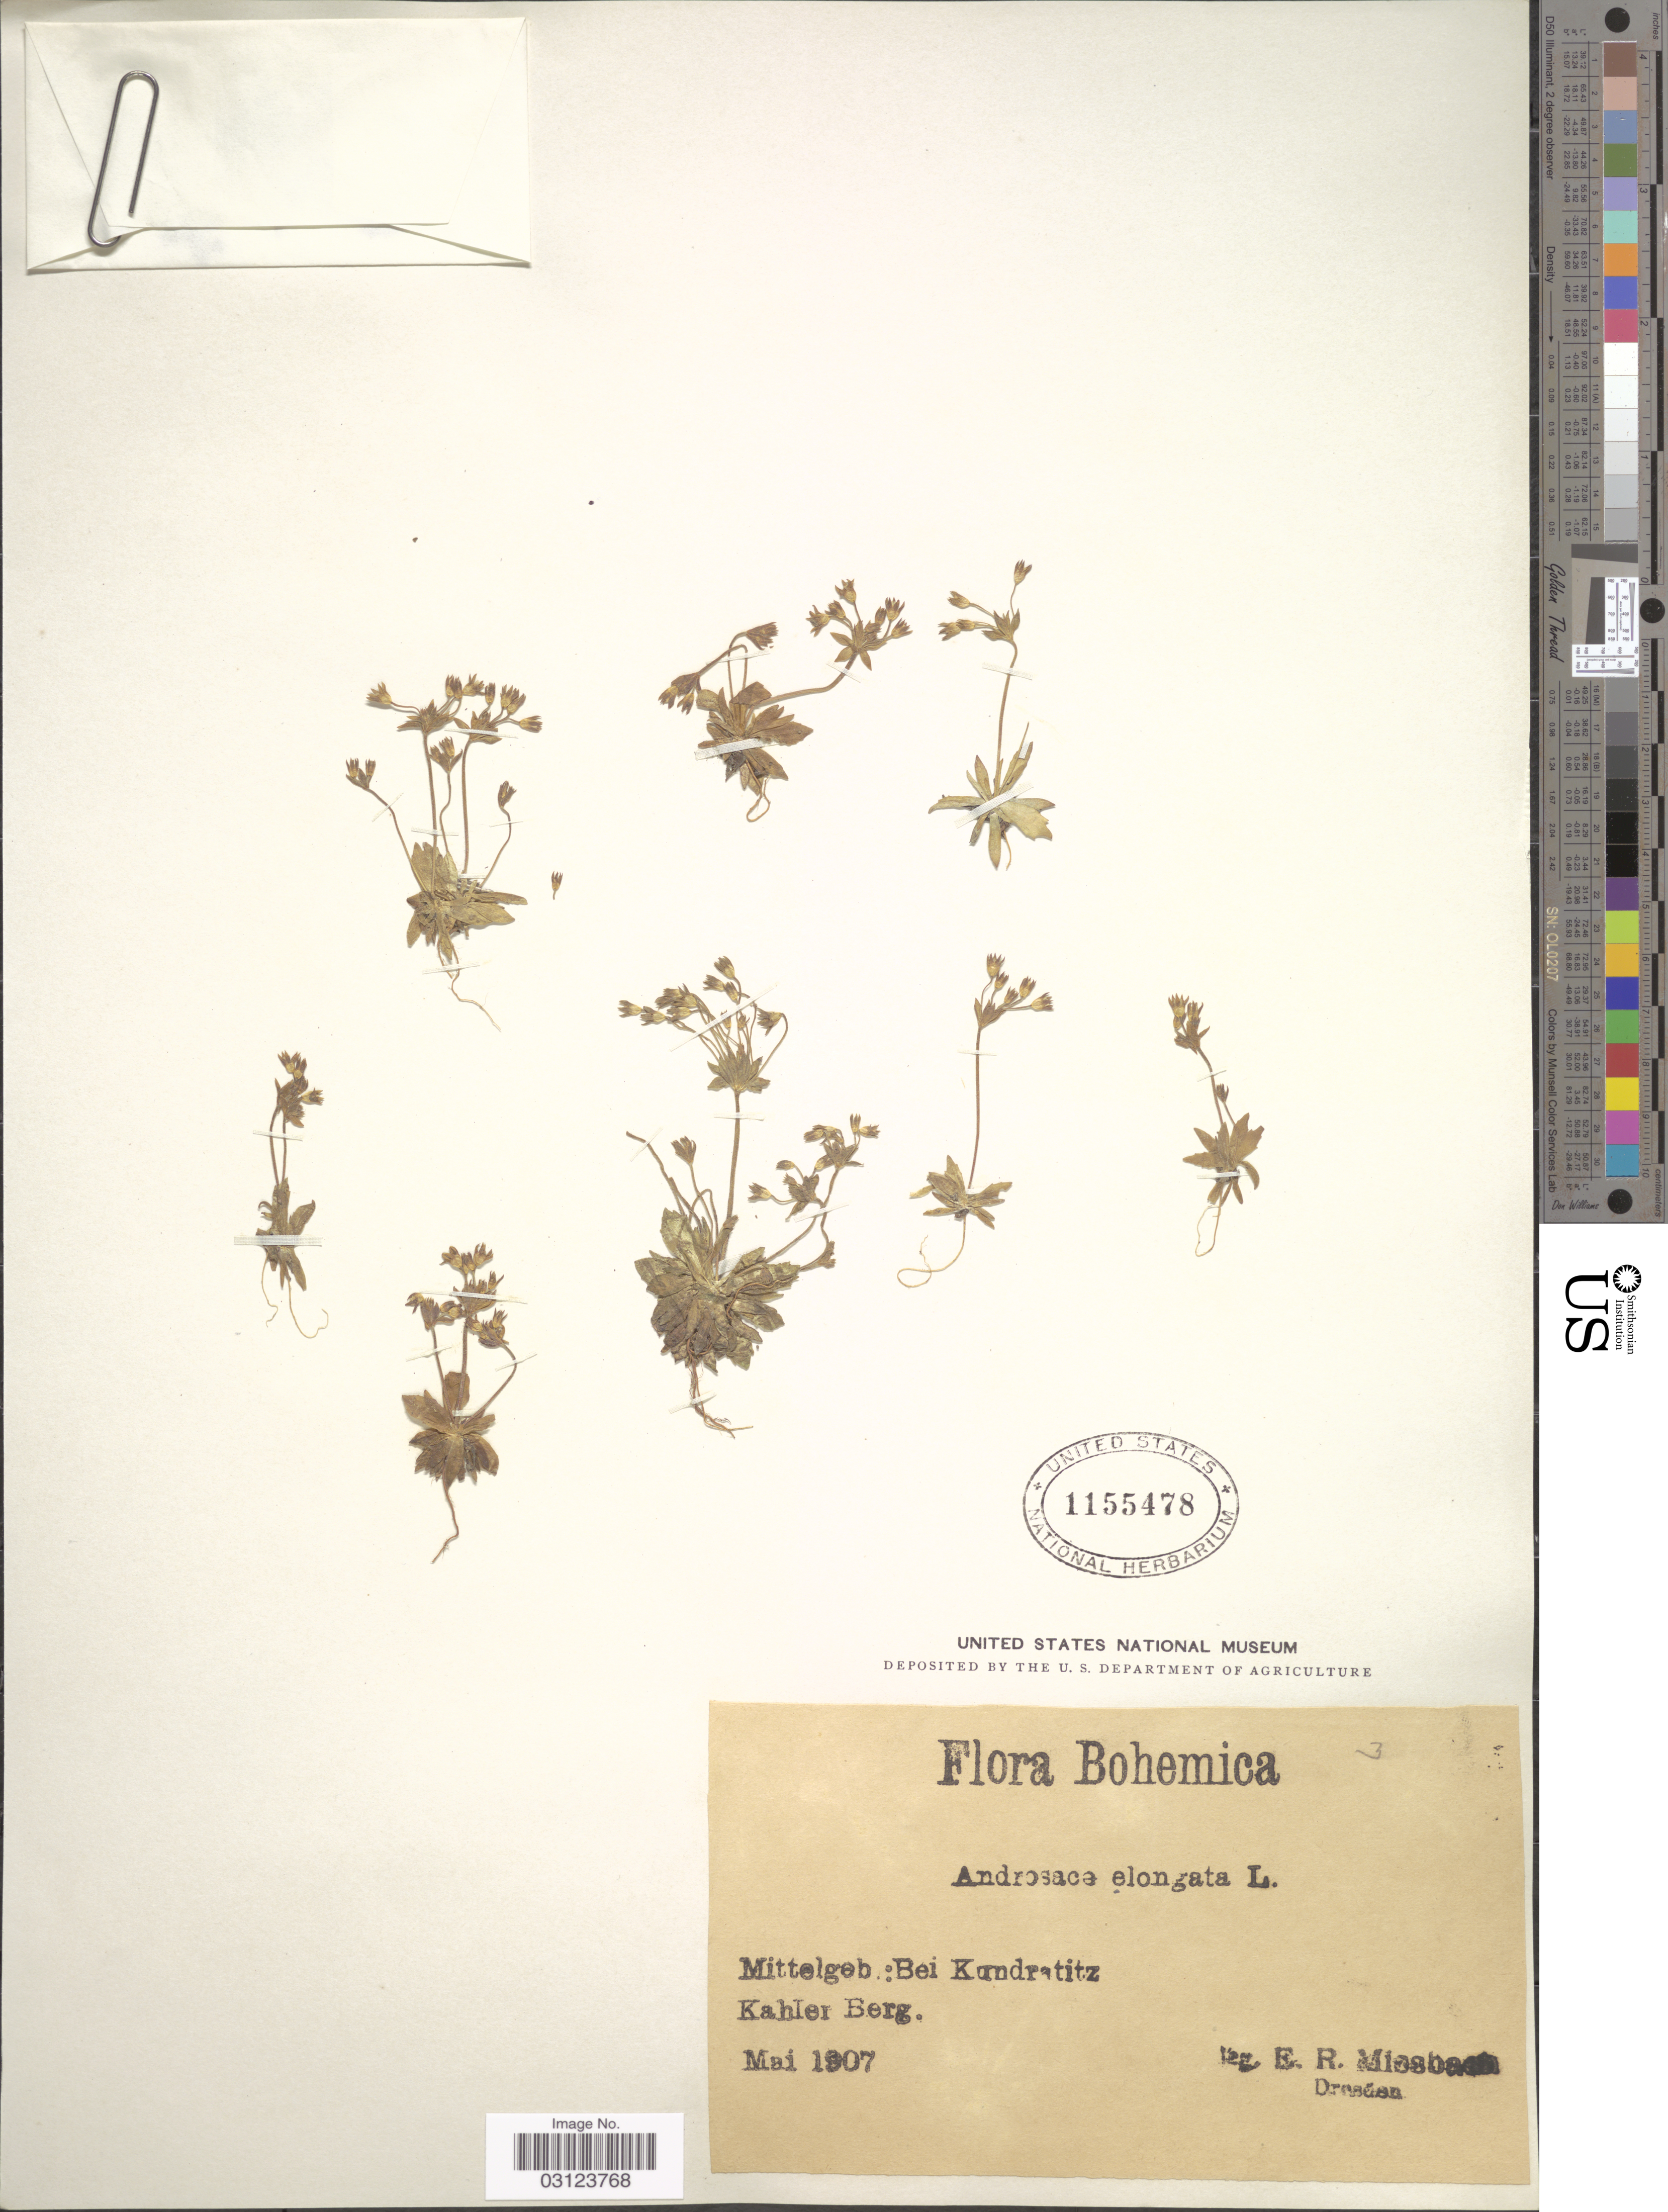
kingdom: Plantae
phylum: Tracheophyta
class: Magnoliopsida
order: Ericales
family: Primulaceae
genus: Androsace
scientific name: Androsace elongata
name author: L.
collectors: E. Missbach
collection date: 1907-05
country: Czechia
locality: Bohemica. Mittelgeb.: Bei Kundratitz. Kahler Berg.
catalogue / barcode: US 1155478